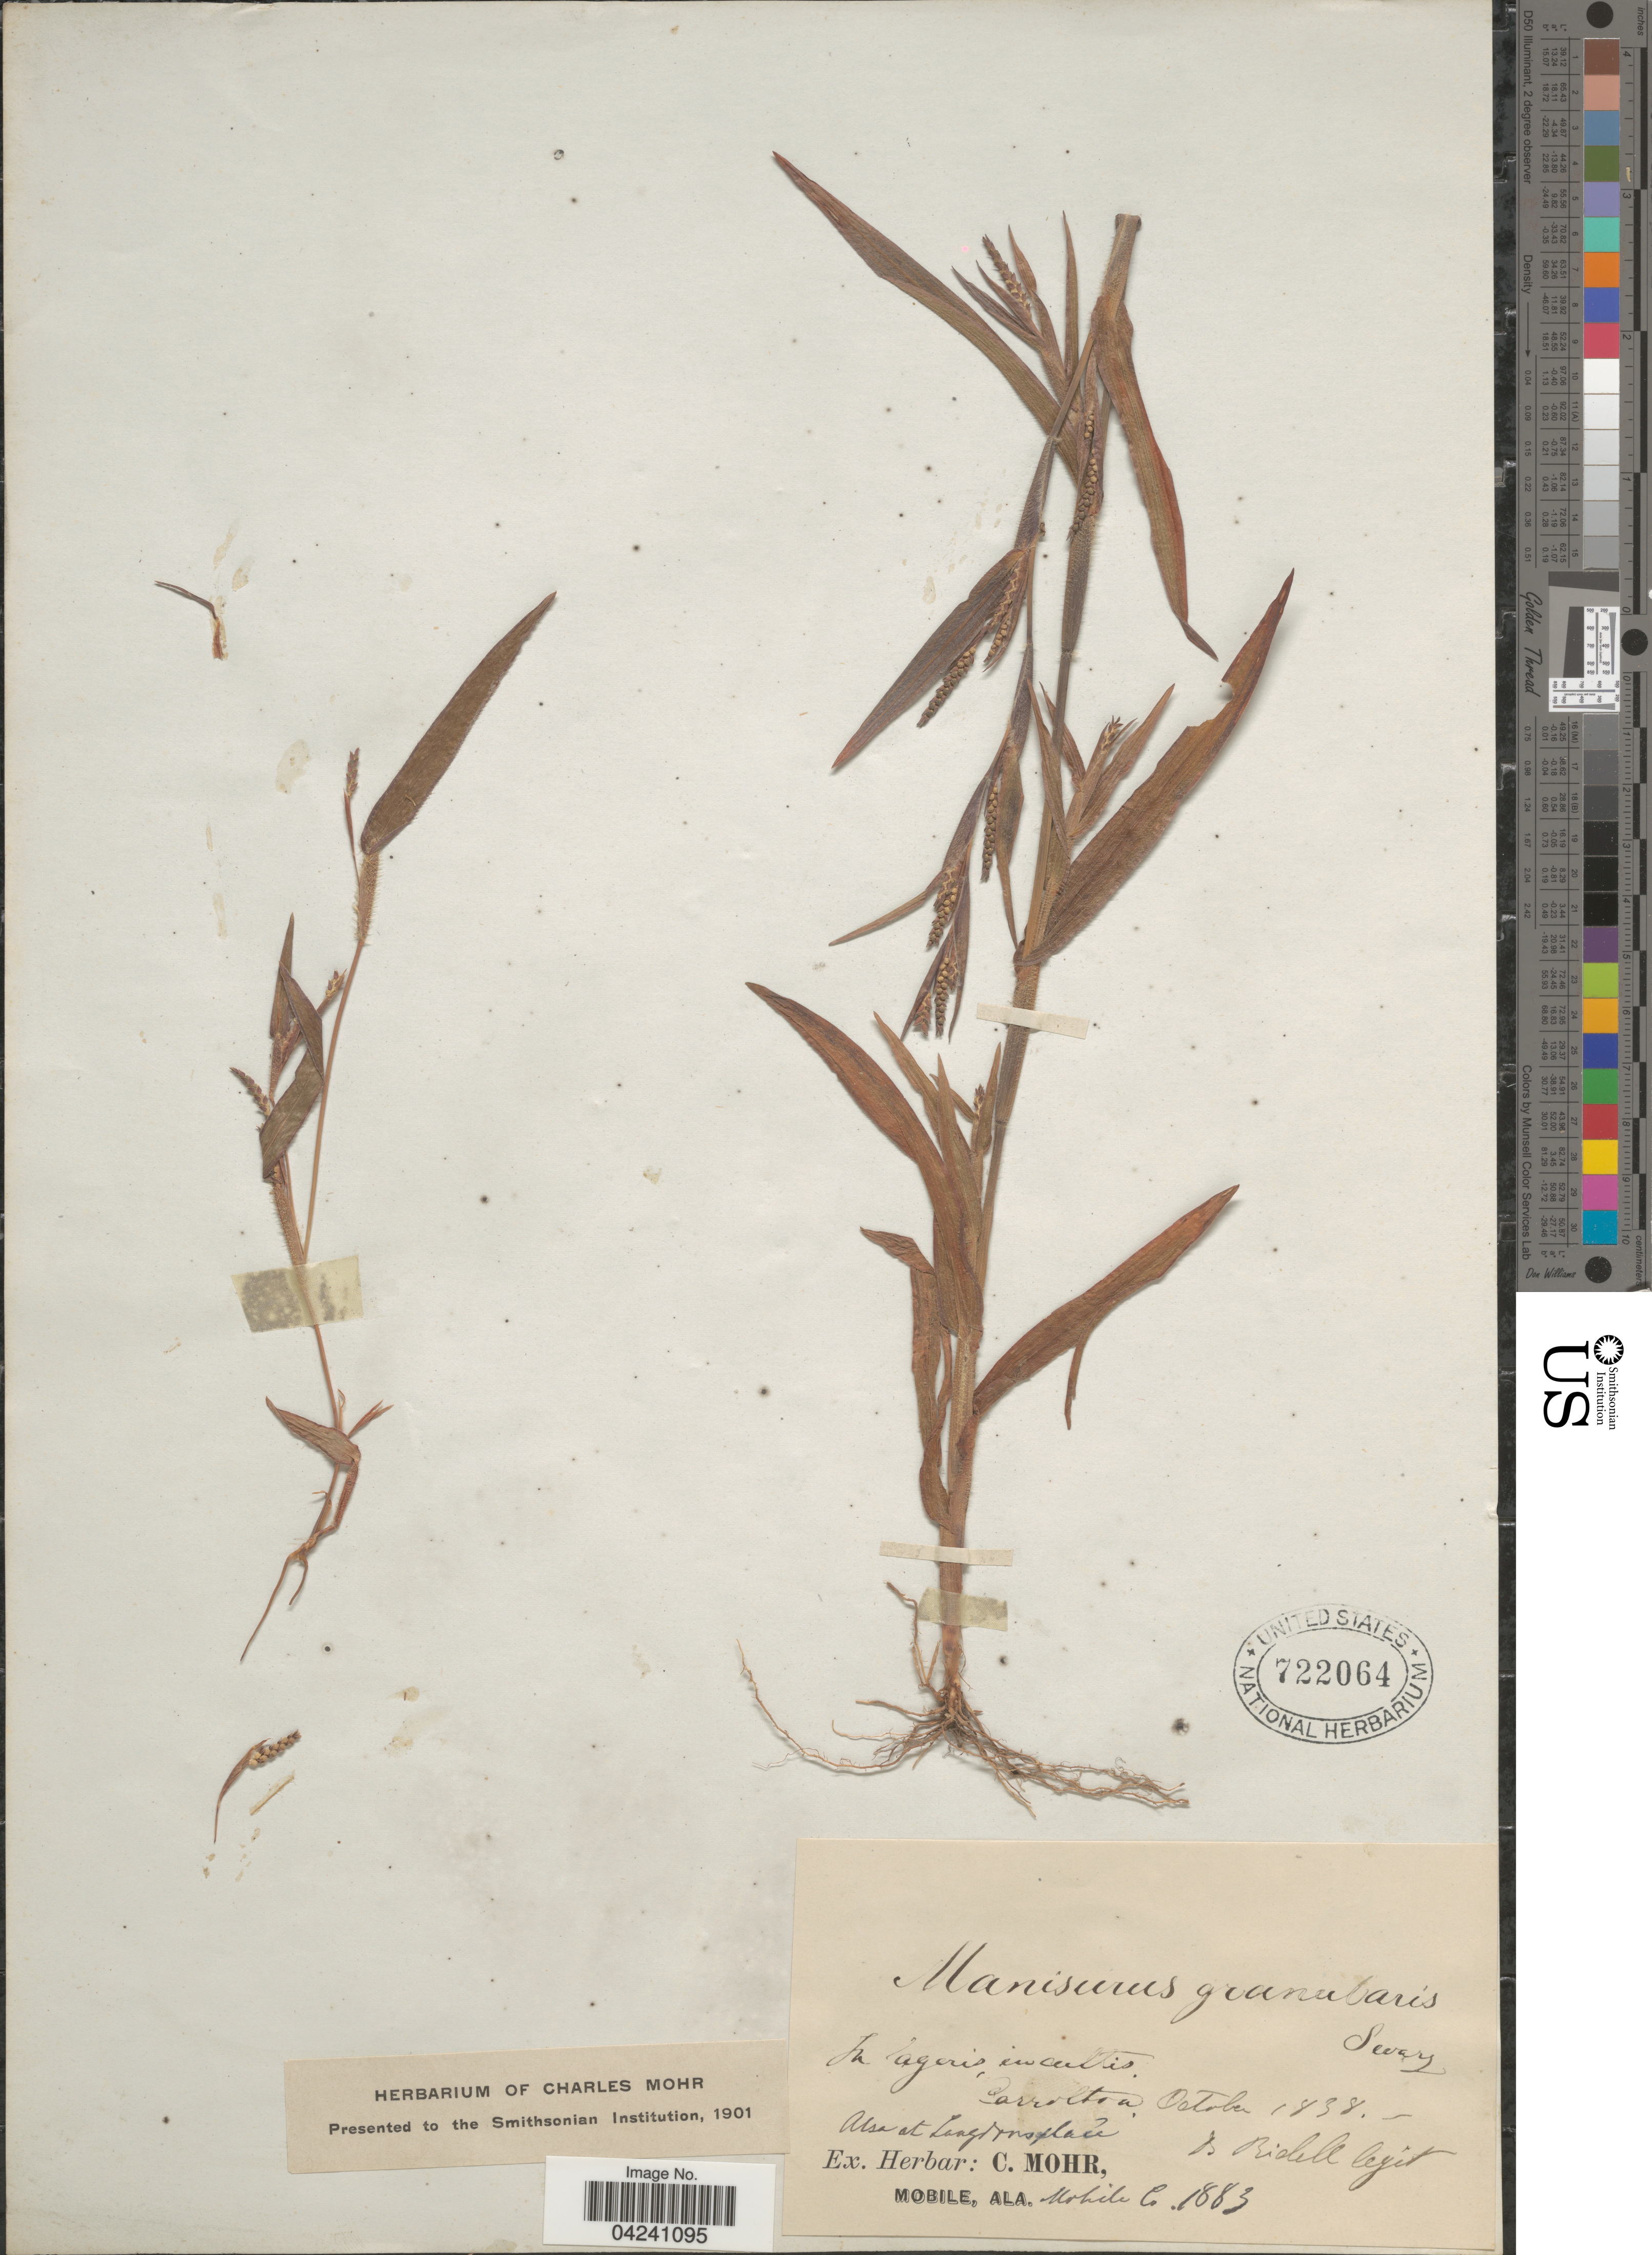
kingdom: Plantae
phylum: Tracheophyta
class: Liliopsida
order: Poales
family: Poaceae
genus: Hackelochloa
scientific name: Hackelochloa granularis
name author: (L.) Kuntze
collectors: Riedel, --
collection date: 1838-10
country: United States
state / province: Alabama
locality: In lugaris incultis. Carrollton. Mobile Co.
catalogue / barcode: US 722064